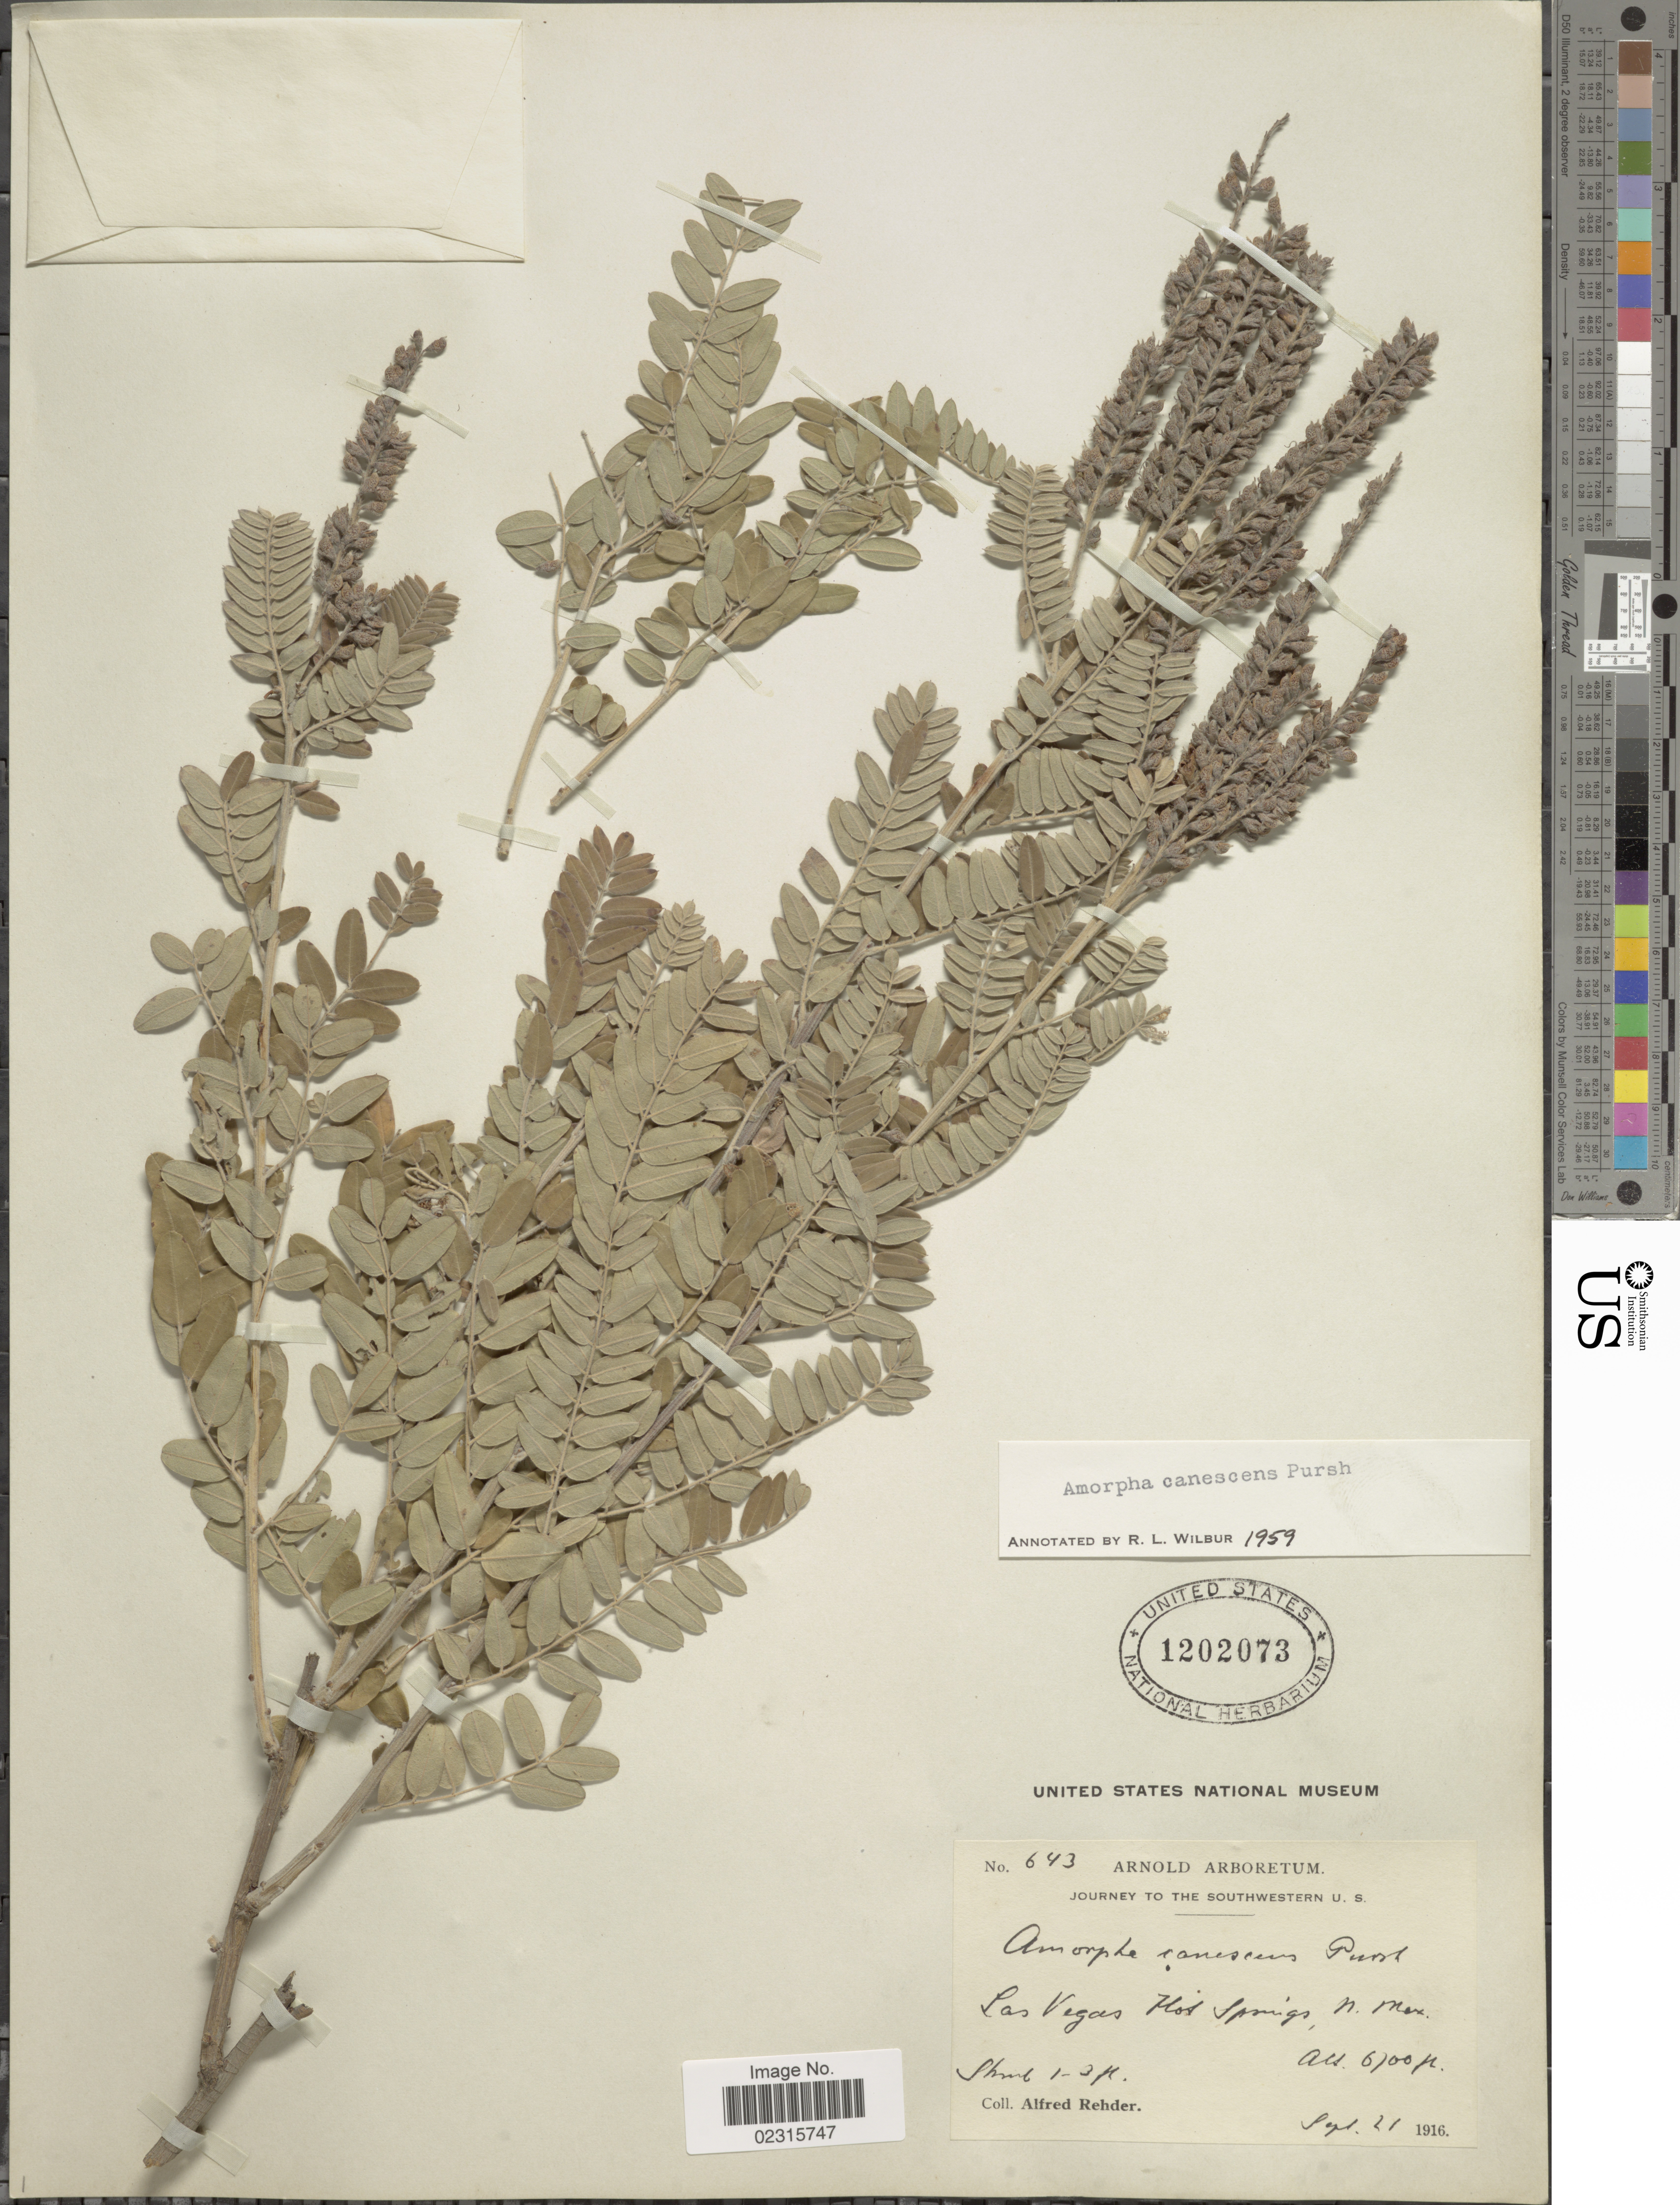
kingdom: Plantae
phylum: Tracheophyta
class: Magnoliopsida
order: Fabales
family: Fabaceae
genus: Amorpha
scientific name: Amorpha canescens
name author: Pursh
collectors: A. Rehder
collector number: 643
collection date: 1916-09-21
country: United States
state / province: New Mexico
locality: Las Vegas Hot Springs, N. Mex.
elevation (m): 2042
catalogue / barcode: US 1202073